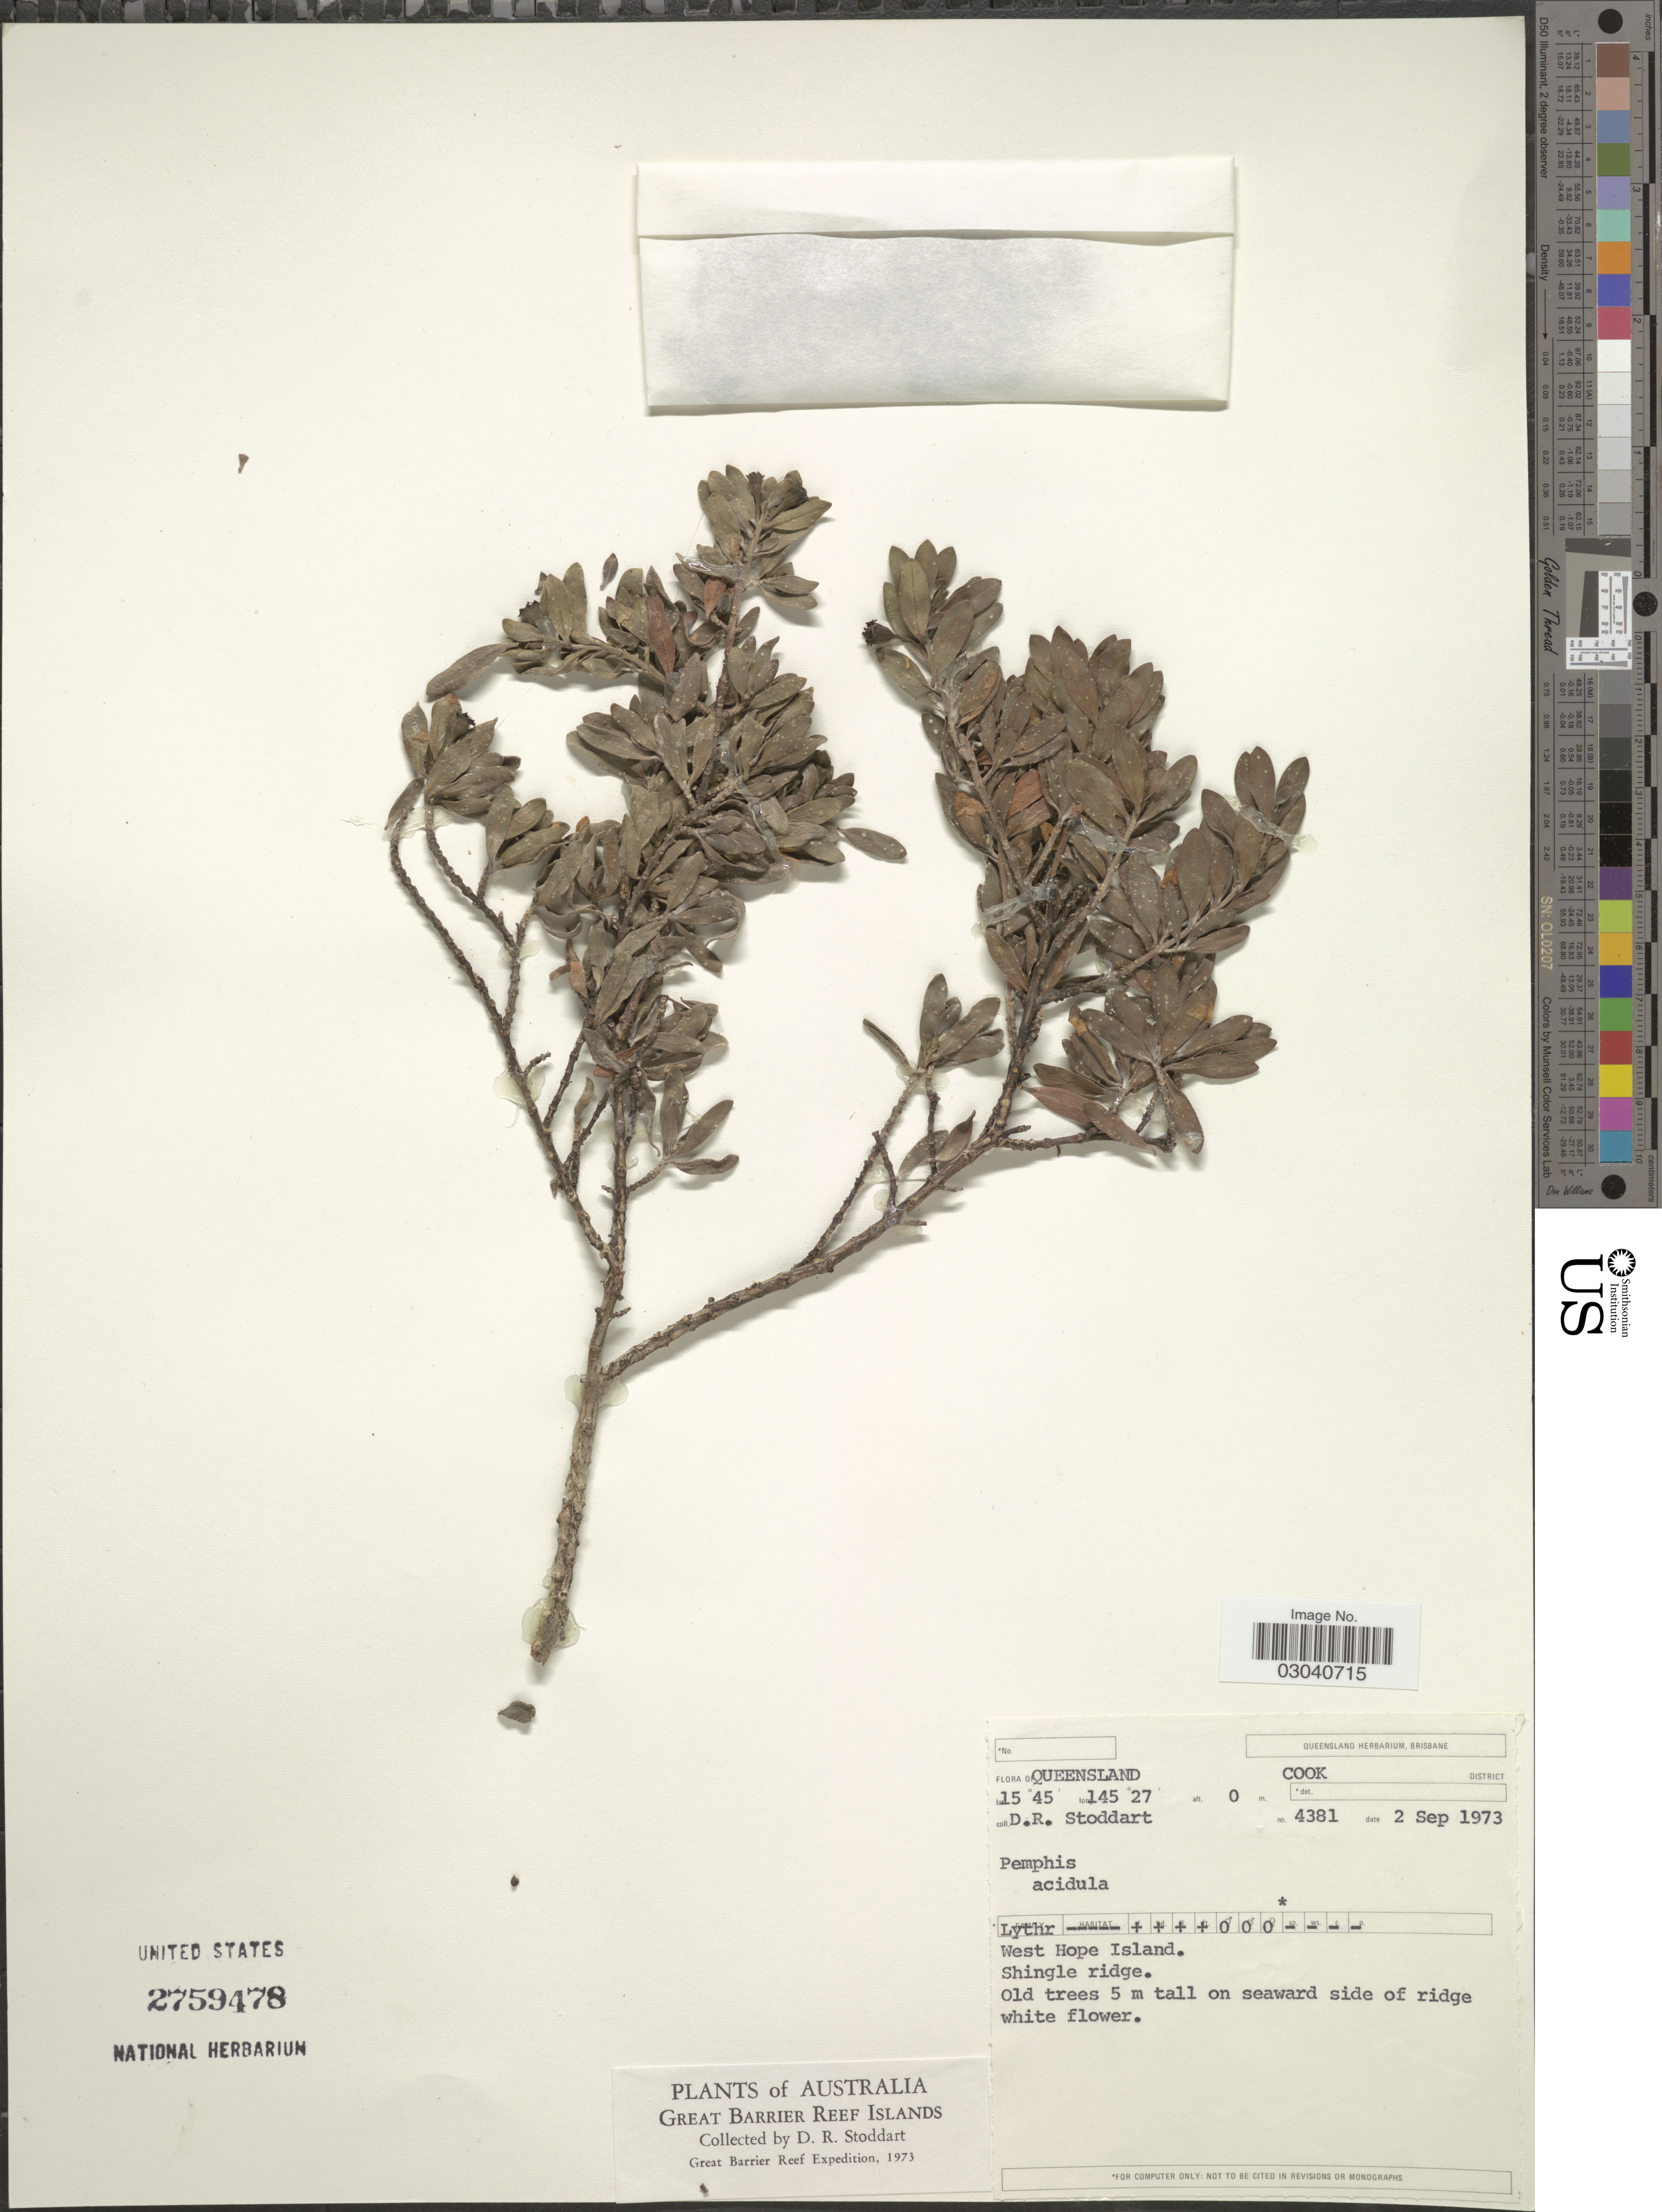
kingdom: Plantae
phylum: Tracheophyta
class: Magnoliopsida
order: Myrtales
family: Lythraceae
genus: Pemphis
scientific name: Pemphis acidula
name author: J.R. Forst. & G. Forst.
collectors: D. R. Stoddart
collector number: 4381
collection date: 1973-09-02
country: Australia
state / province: Queensland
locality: Great Barrier Reef Islands. Cook District. West Hope Island. Shingle ridge.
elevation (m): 0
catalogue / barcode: US 2759478